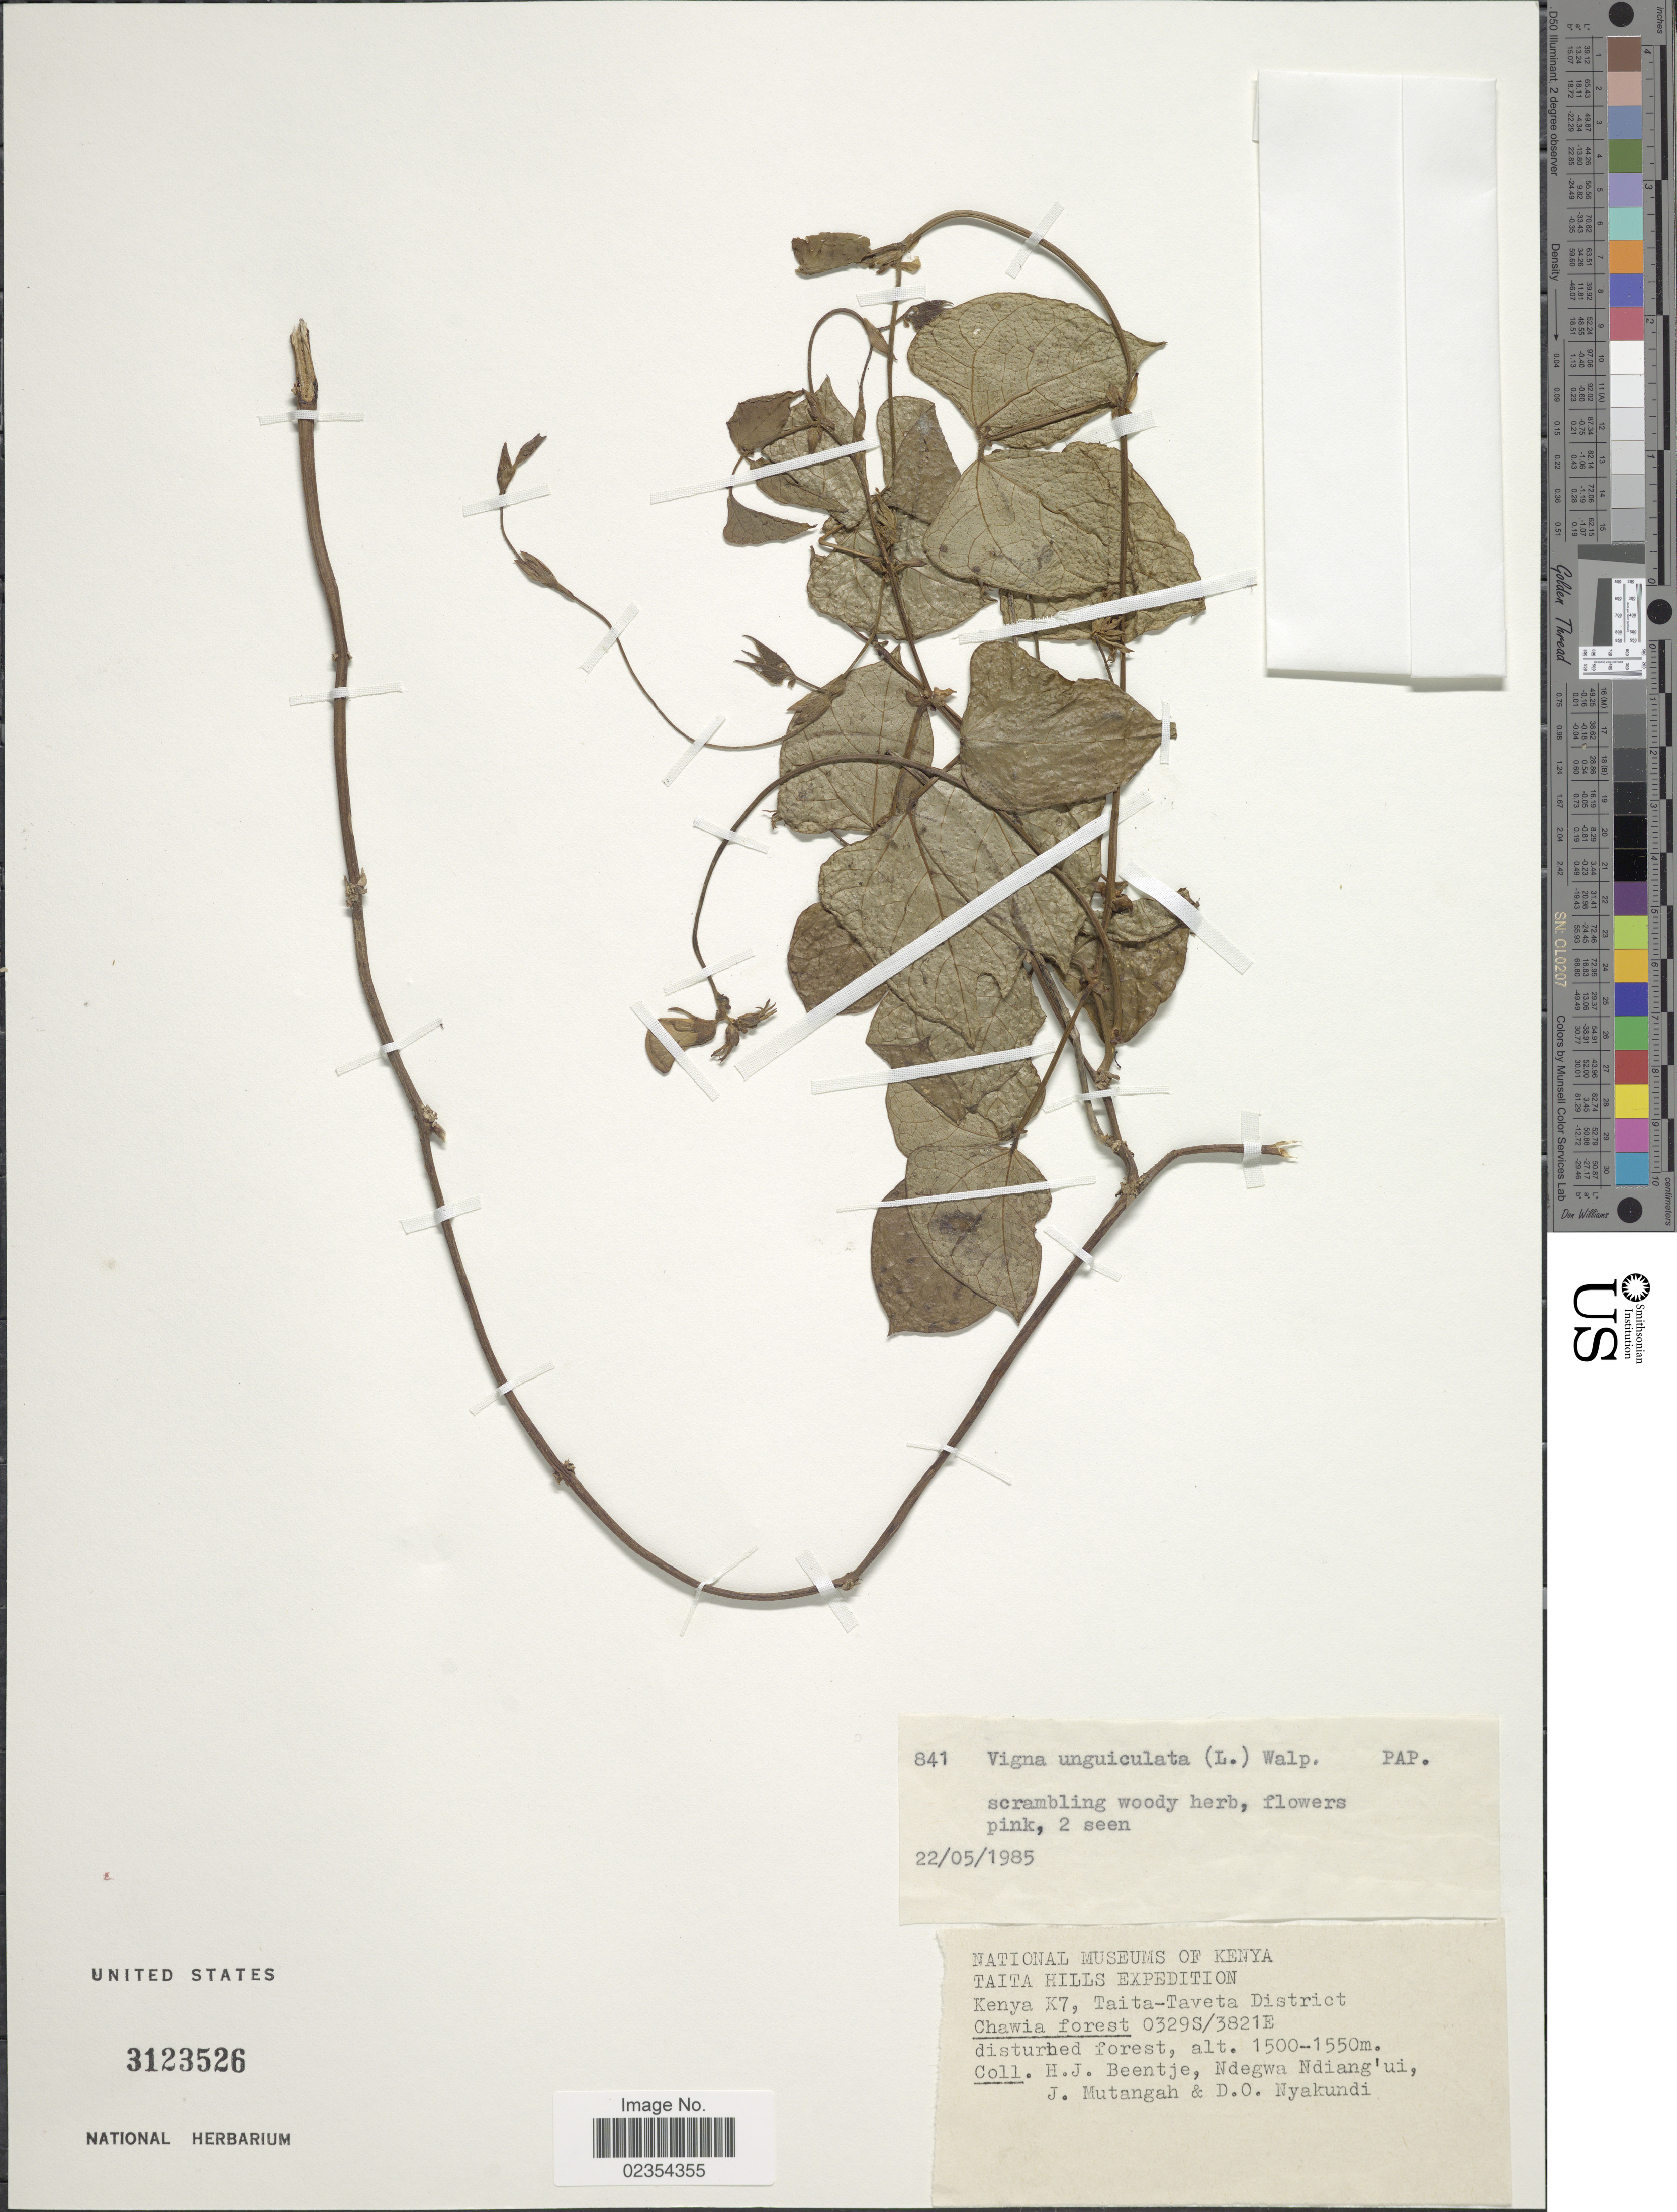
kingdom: Plantae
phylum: Tracheophyta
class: Magnoliopsida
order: Fabales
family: Fabaceae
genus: Vigna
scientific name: Vigna unguiculata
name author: (L.) Walp.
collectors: H. J. Beentje, Ndegwa Ndiang'ui, J. Mutangah & D. Nyakundi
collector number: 841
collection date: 1985-05-22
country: Kenya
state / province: Taita Taveta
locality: Taita Hills, Kenya K7, Chawia forest, disturbed forest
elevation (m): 1500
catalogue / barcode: US 3123526